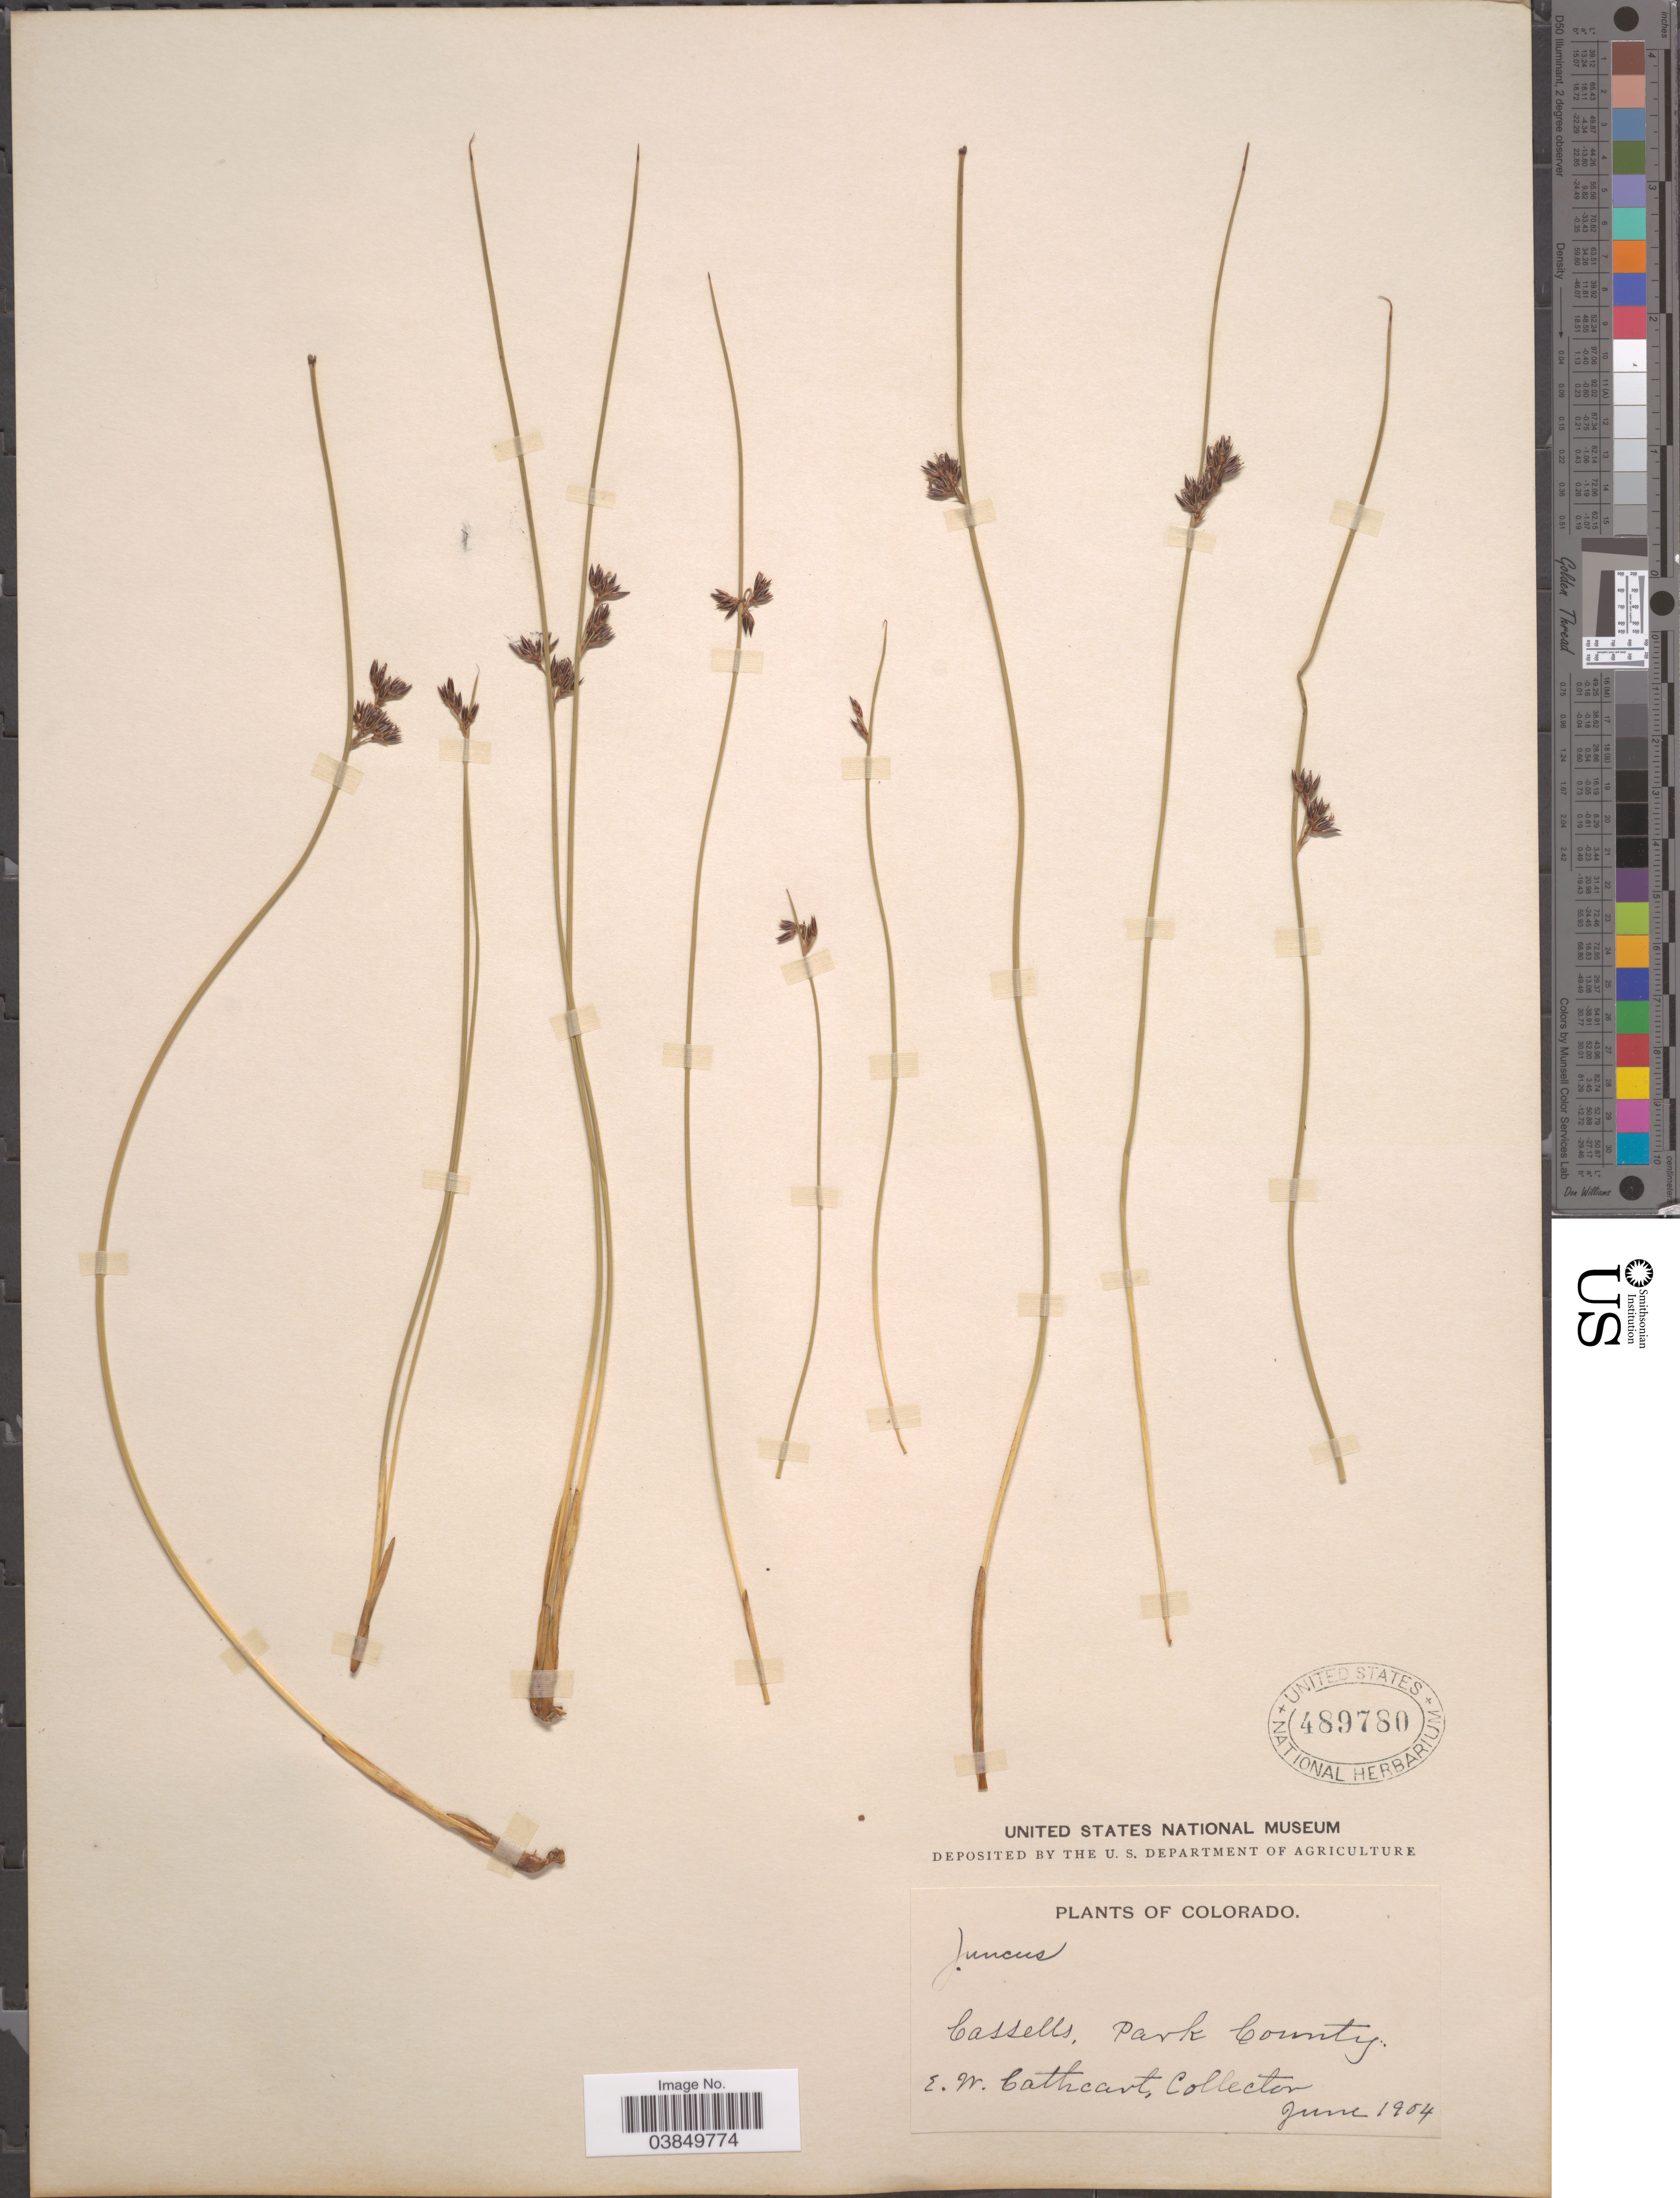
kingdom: Plantae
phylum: Tracheophyta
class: Liliopsida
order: Poales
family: Juncaceae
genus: Juncus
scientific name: Juncus balticus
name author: Willd.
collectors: E. Cathcart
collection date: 1904-06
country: United States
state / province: Colorado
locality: Cassells, Park County.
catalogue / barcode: US 489780